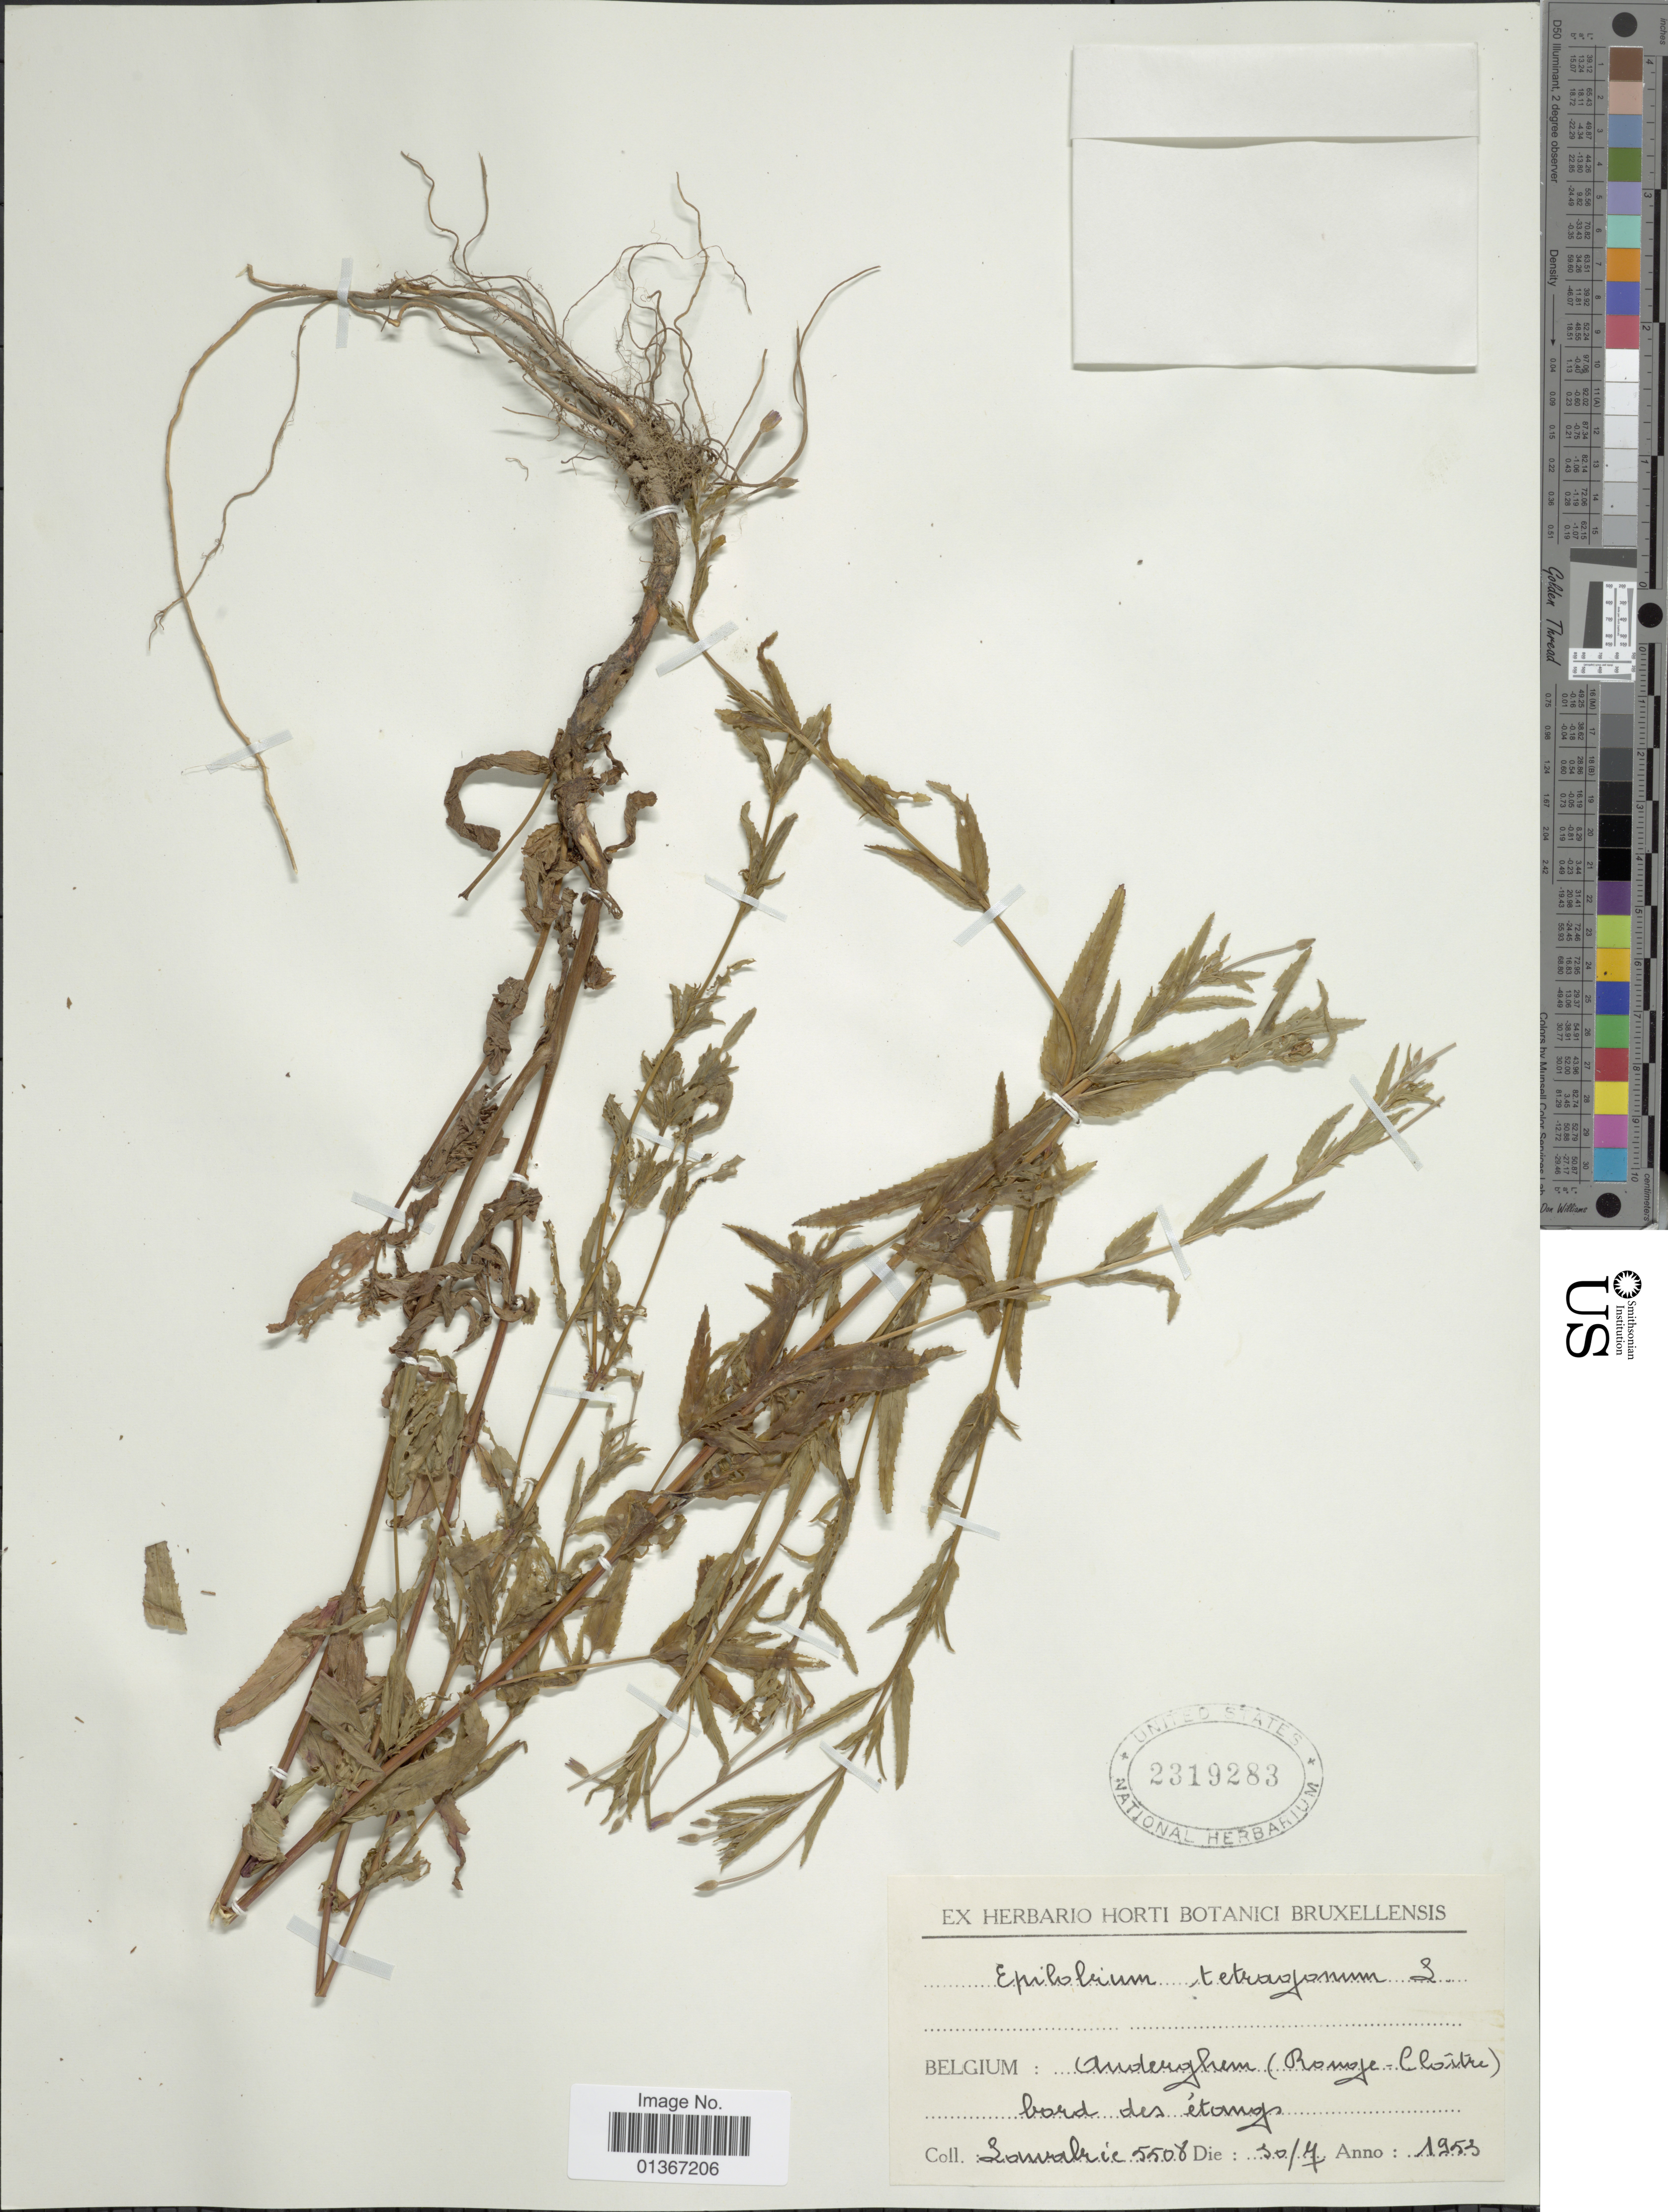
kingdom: Plantae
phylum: Tracheophyta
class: Magnoliopsida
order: Myrtales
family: Onagraceae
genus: Epilobium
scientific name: Epilobium tetragonum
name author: L.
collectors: Lonvalrie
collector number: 5508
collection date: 1953-07-30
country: Belgium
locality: Anderghem (Ronoje-Cloitre) bord des étomgs. [interpreted]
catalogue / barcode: US 2319283